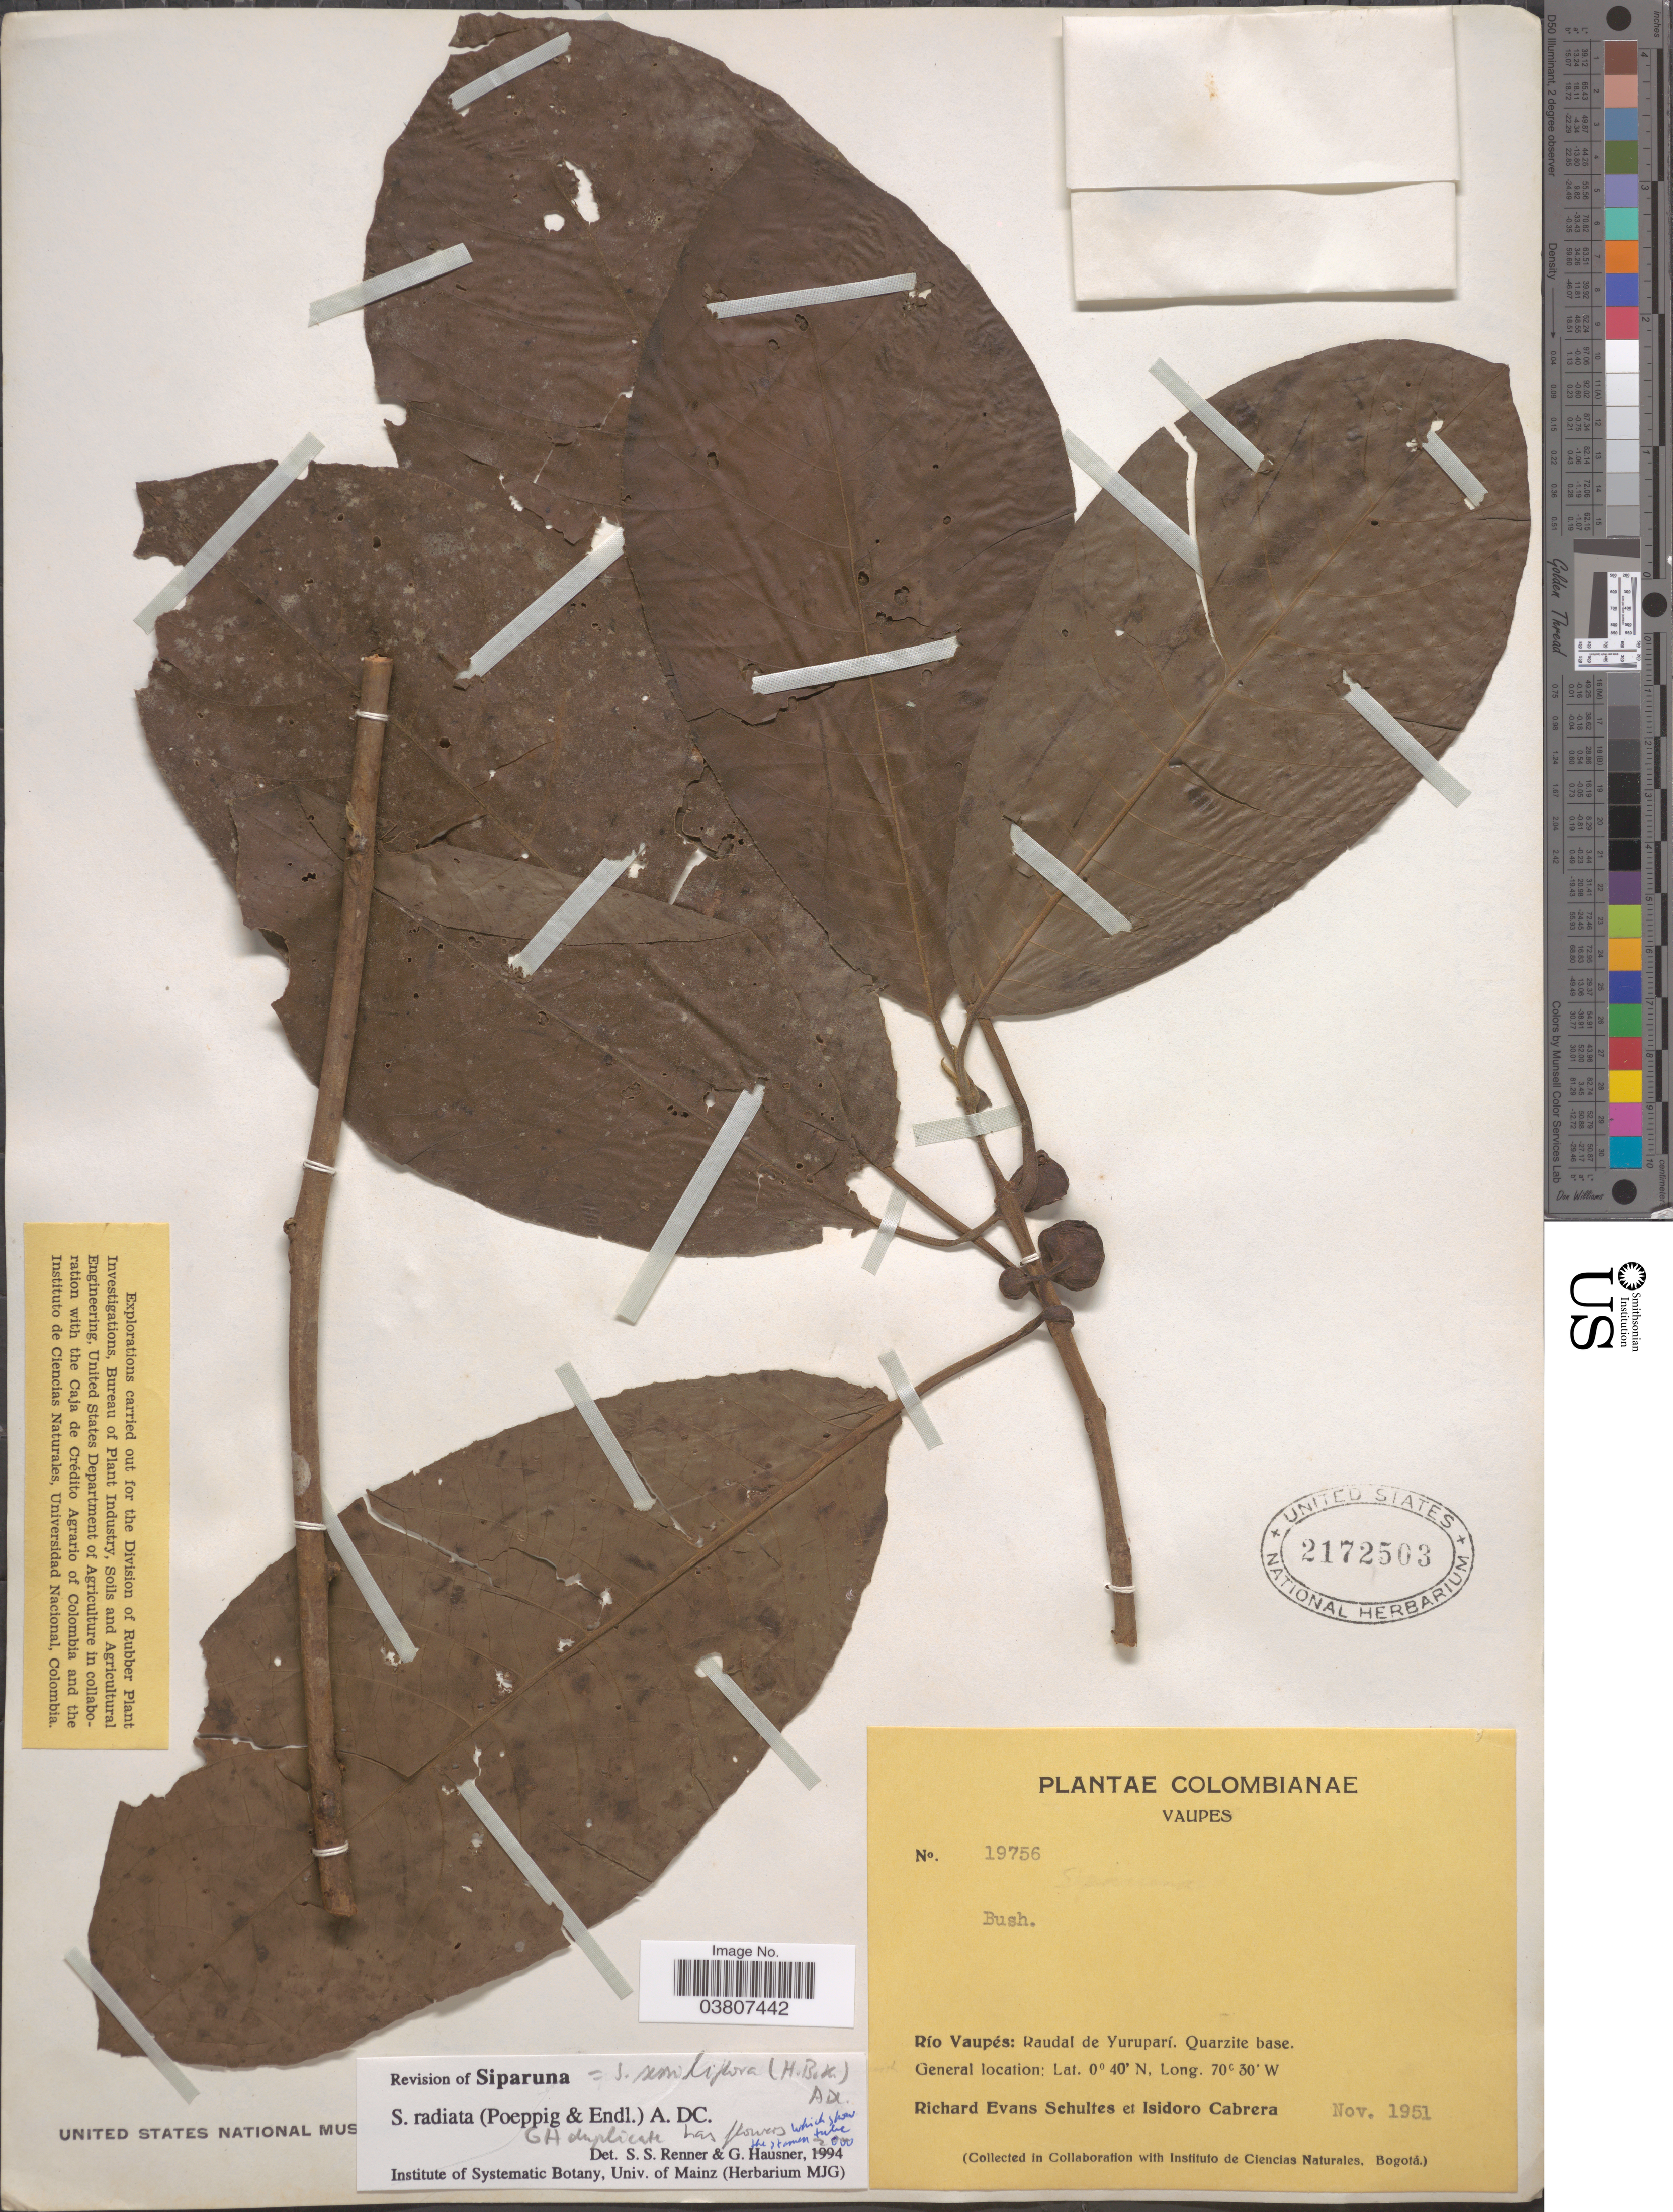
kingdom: Plantae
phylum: Tracheophyta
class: Magnoliopsida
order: Laurales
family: Siparunaceae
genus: Siparuna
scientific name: Siparuna sessiliflora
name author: (Kunth) A. DC.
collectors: R. E. Schultes & I. Cabrera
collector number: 19756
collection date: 1951-11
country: Colombia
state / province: Vaupés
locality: Río Vaupés: Raudal de Yuruparí. Quarzite base.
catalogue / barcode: US 2172503